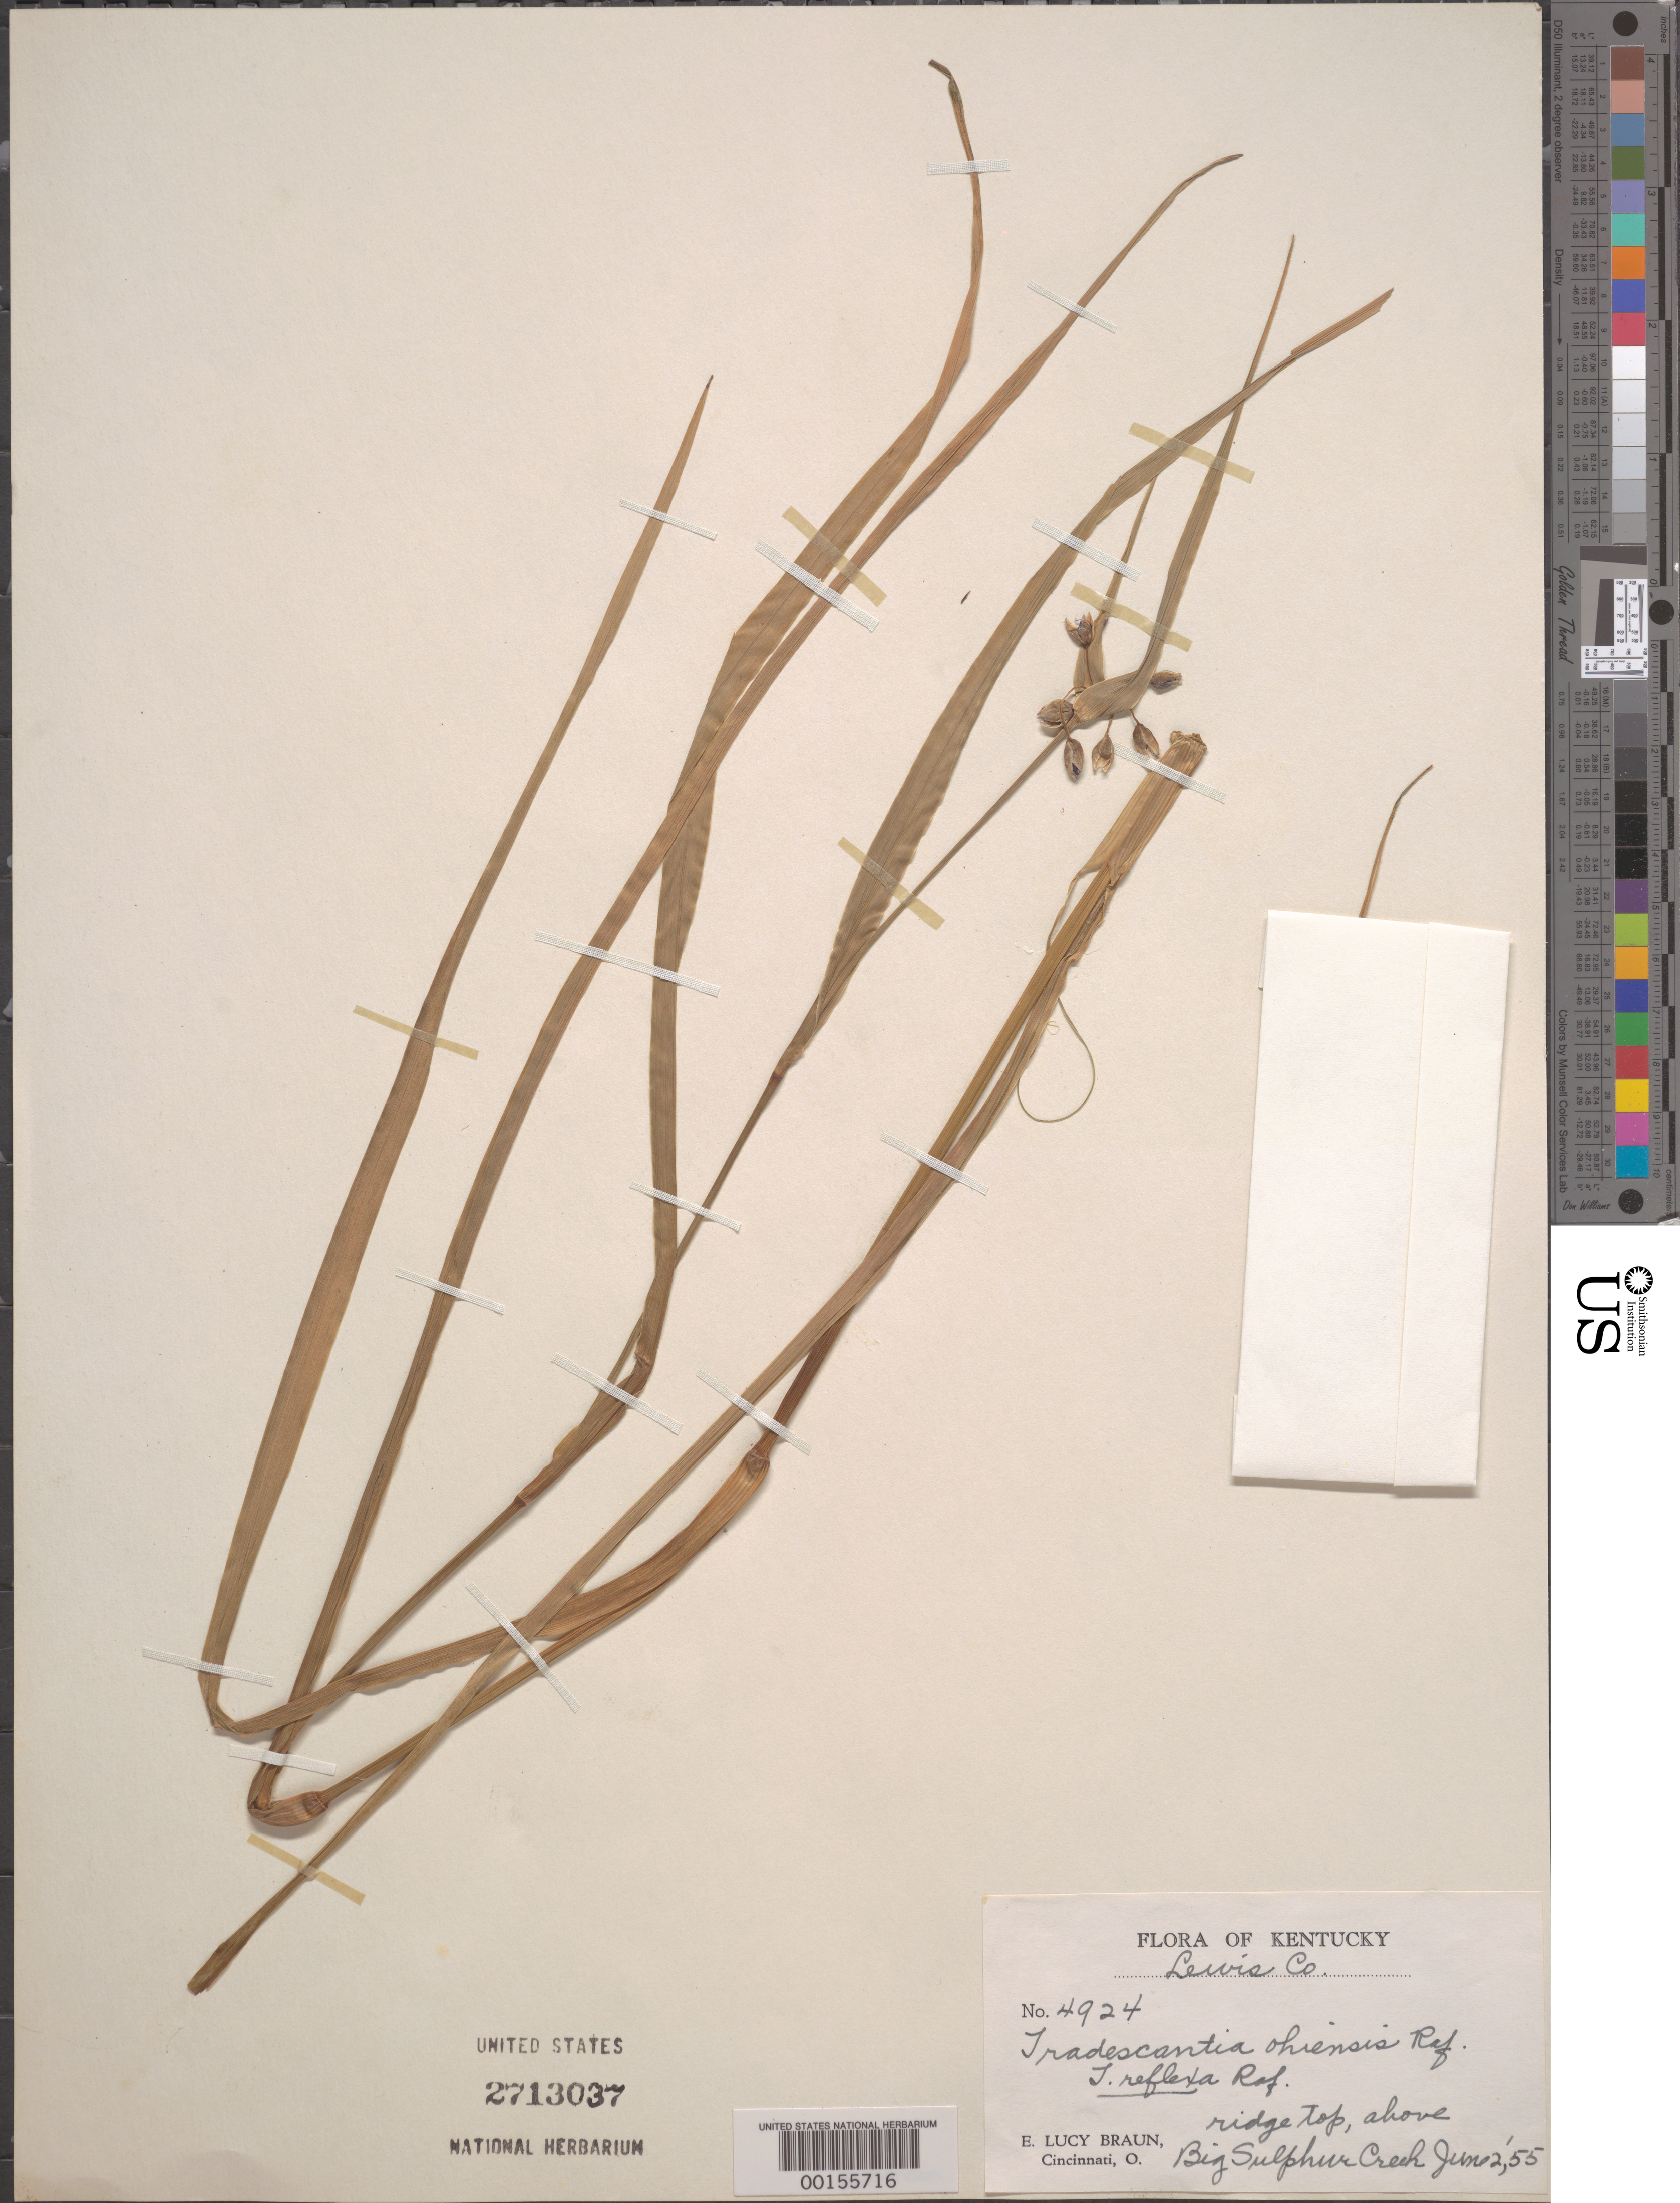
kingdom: Plantae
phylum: Tracheophyta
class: Liliopsida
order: Commelinales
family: Commelinaceae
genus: Tradescantia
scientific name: Tradescantia ohiensis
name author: Raf.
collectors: E. L. Braun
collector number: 4924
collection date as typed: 02 Jun 1955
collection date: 1955-06-02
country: United States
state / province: Kentucky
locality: Big sulphur creek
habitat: Ridge above creek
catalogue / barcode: US 2713037